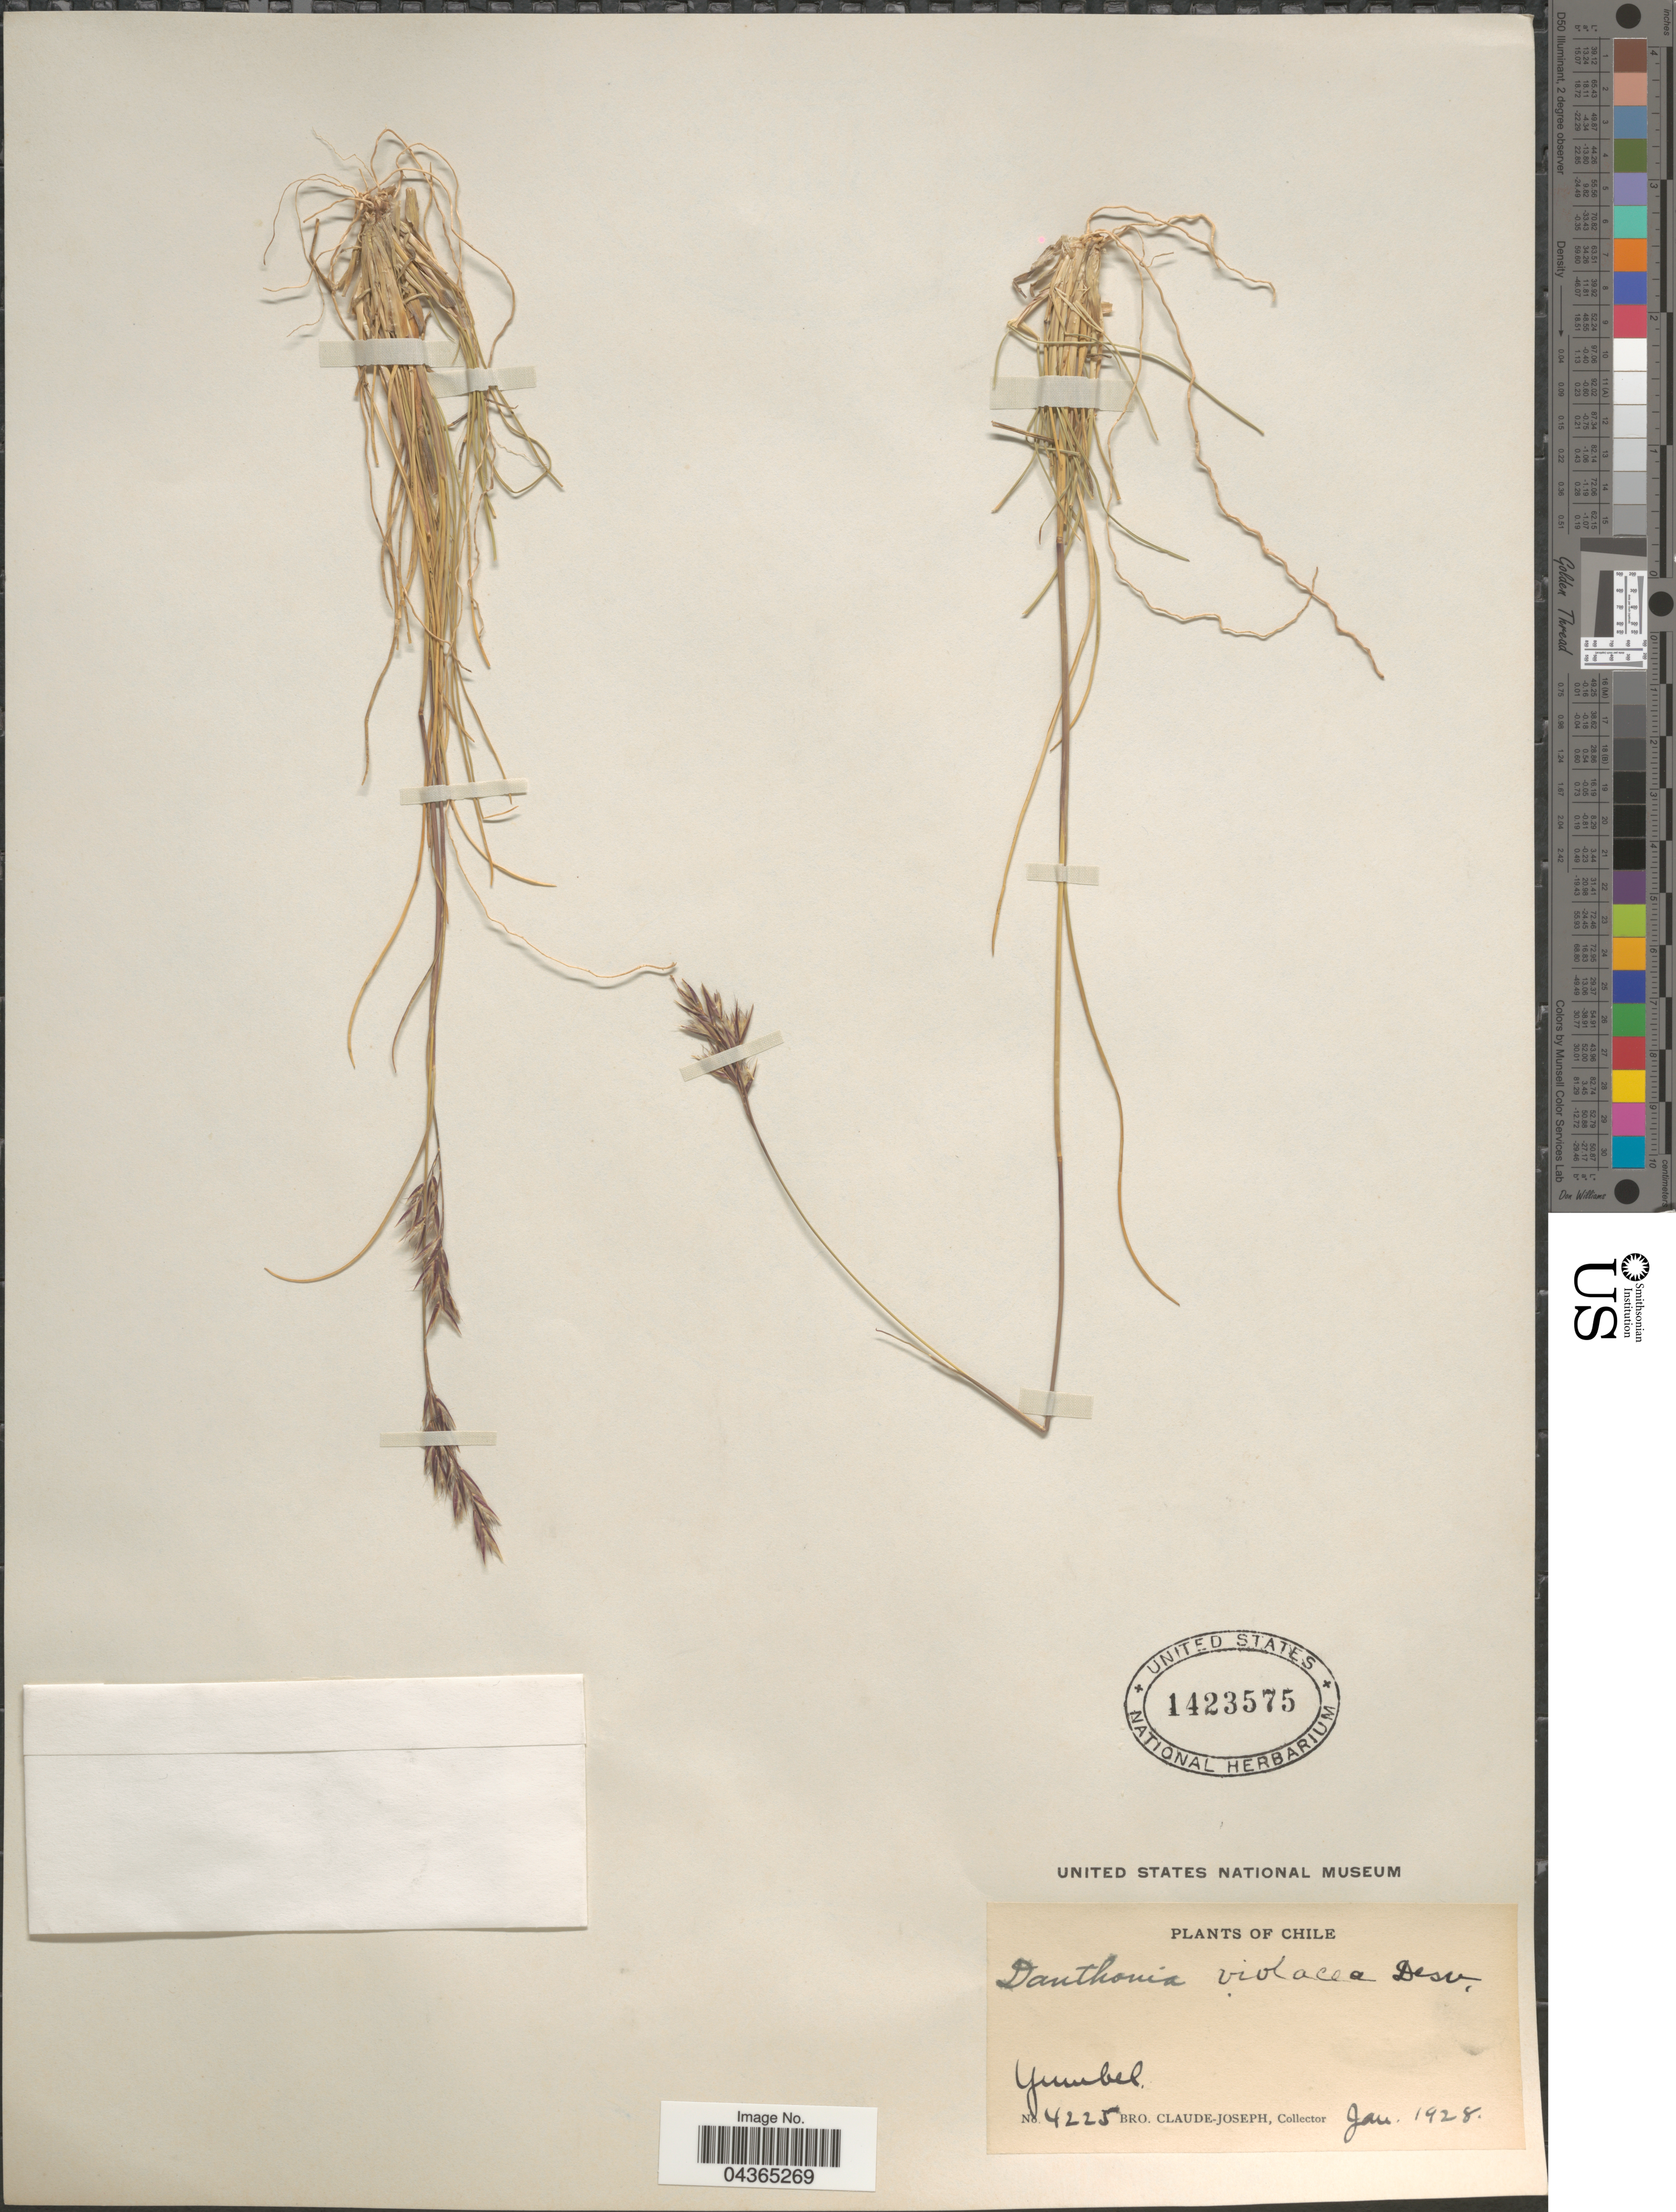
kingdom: Plantae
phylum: Tracheophyta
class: Liliopsida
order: Poales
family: Poaceae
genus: Rytidosperma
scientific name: Rytidosperma violaceum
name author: (É. Desv.) Nicora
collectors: Bro. Claude-Joseph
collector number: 4225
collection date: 1928-01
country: Chile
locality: Yumbel.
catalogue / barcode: US 1423575